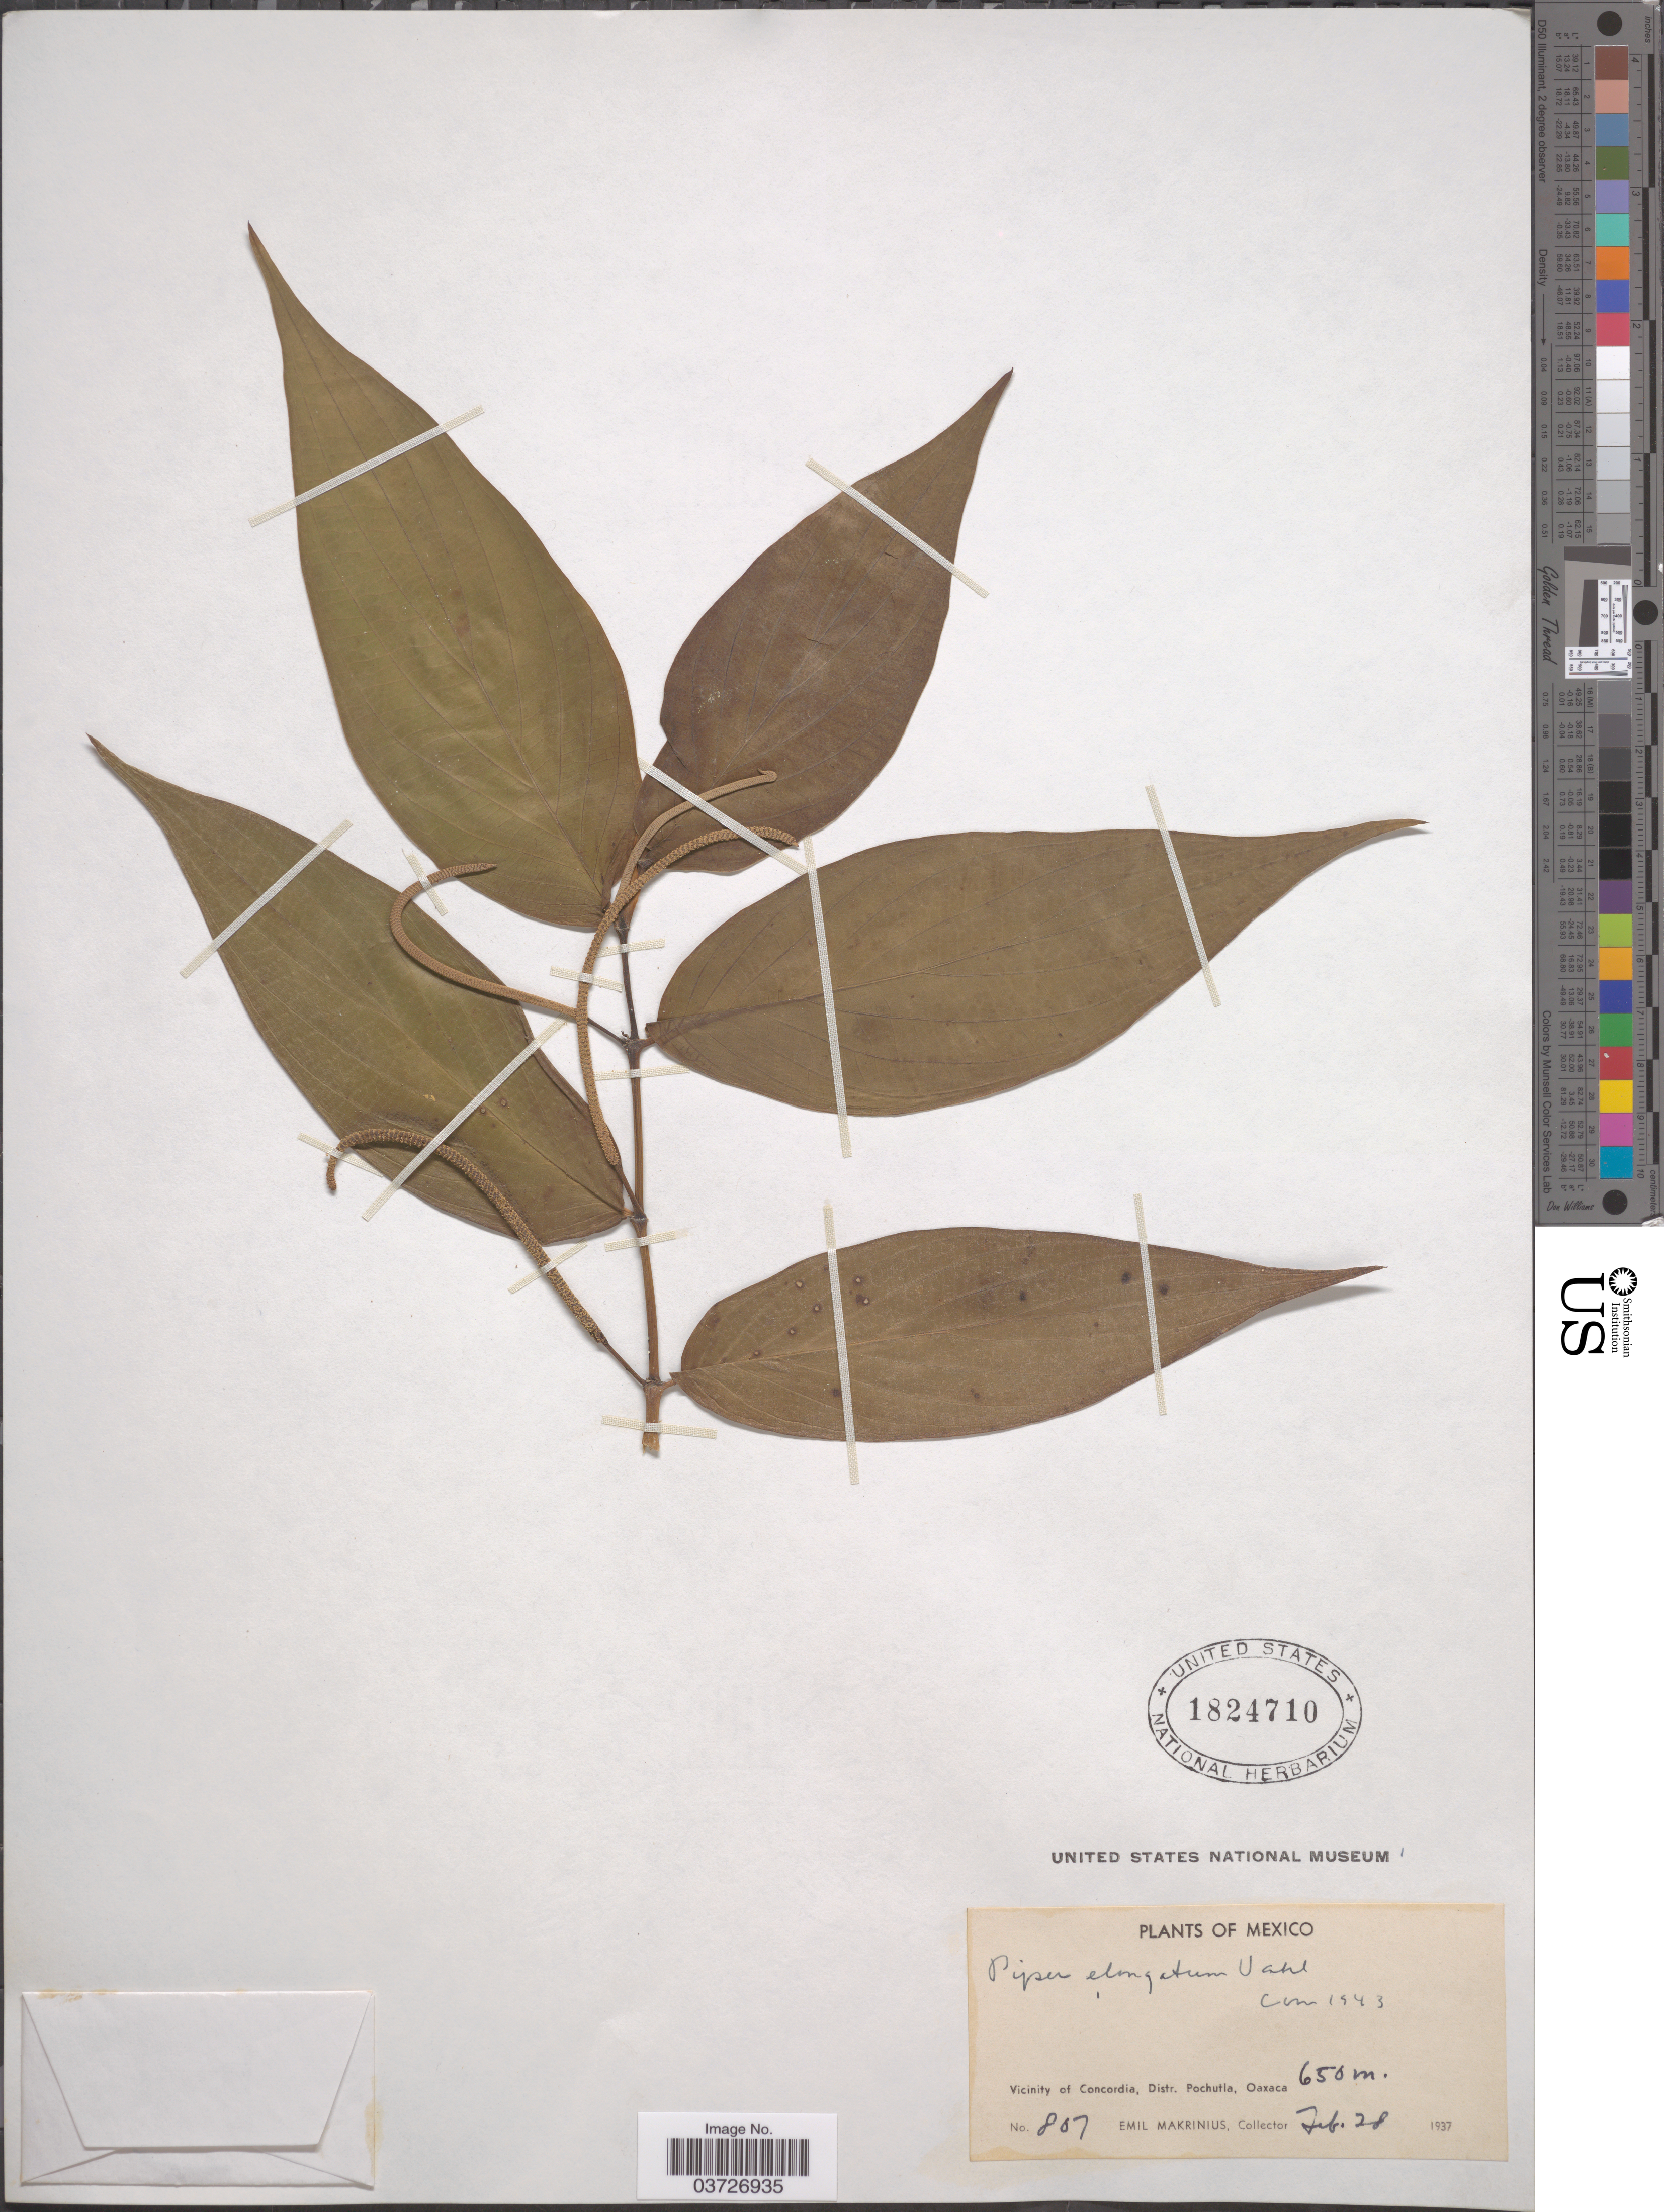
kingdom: Plantae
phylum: Tracheophyta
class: Magnoliopsida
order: Piperales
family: Piperaceae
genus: Piper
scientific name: Piper elongatum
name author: Vahl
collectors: E. Makrinius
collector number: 807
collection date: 1937-02-28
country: Mexico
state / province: Oaxaca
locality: Vicinity of Concordia, Distr. Pochutla.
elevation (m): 650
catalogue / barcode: US 1824710